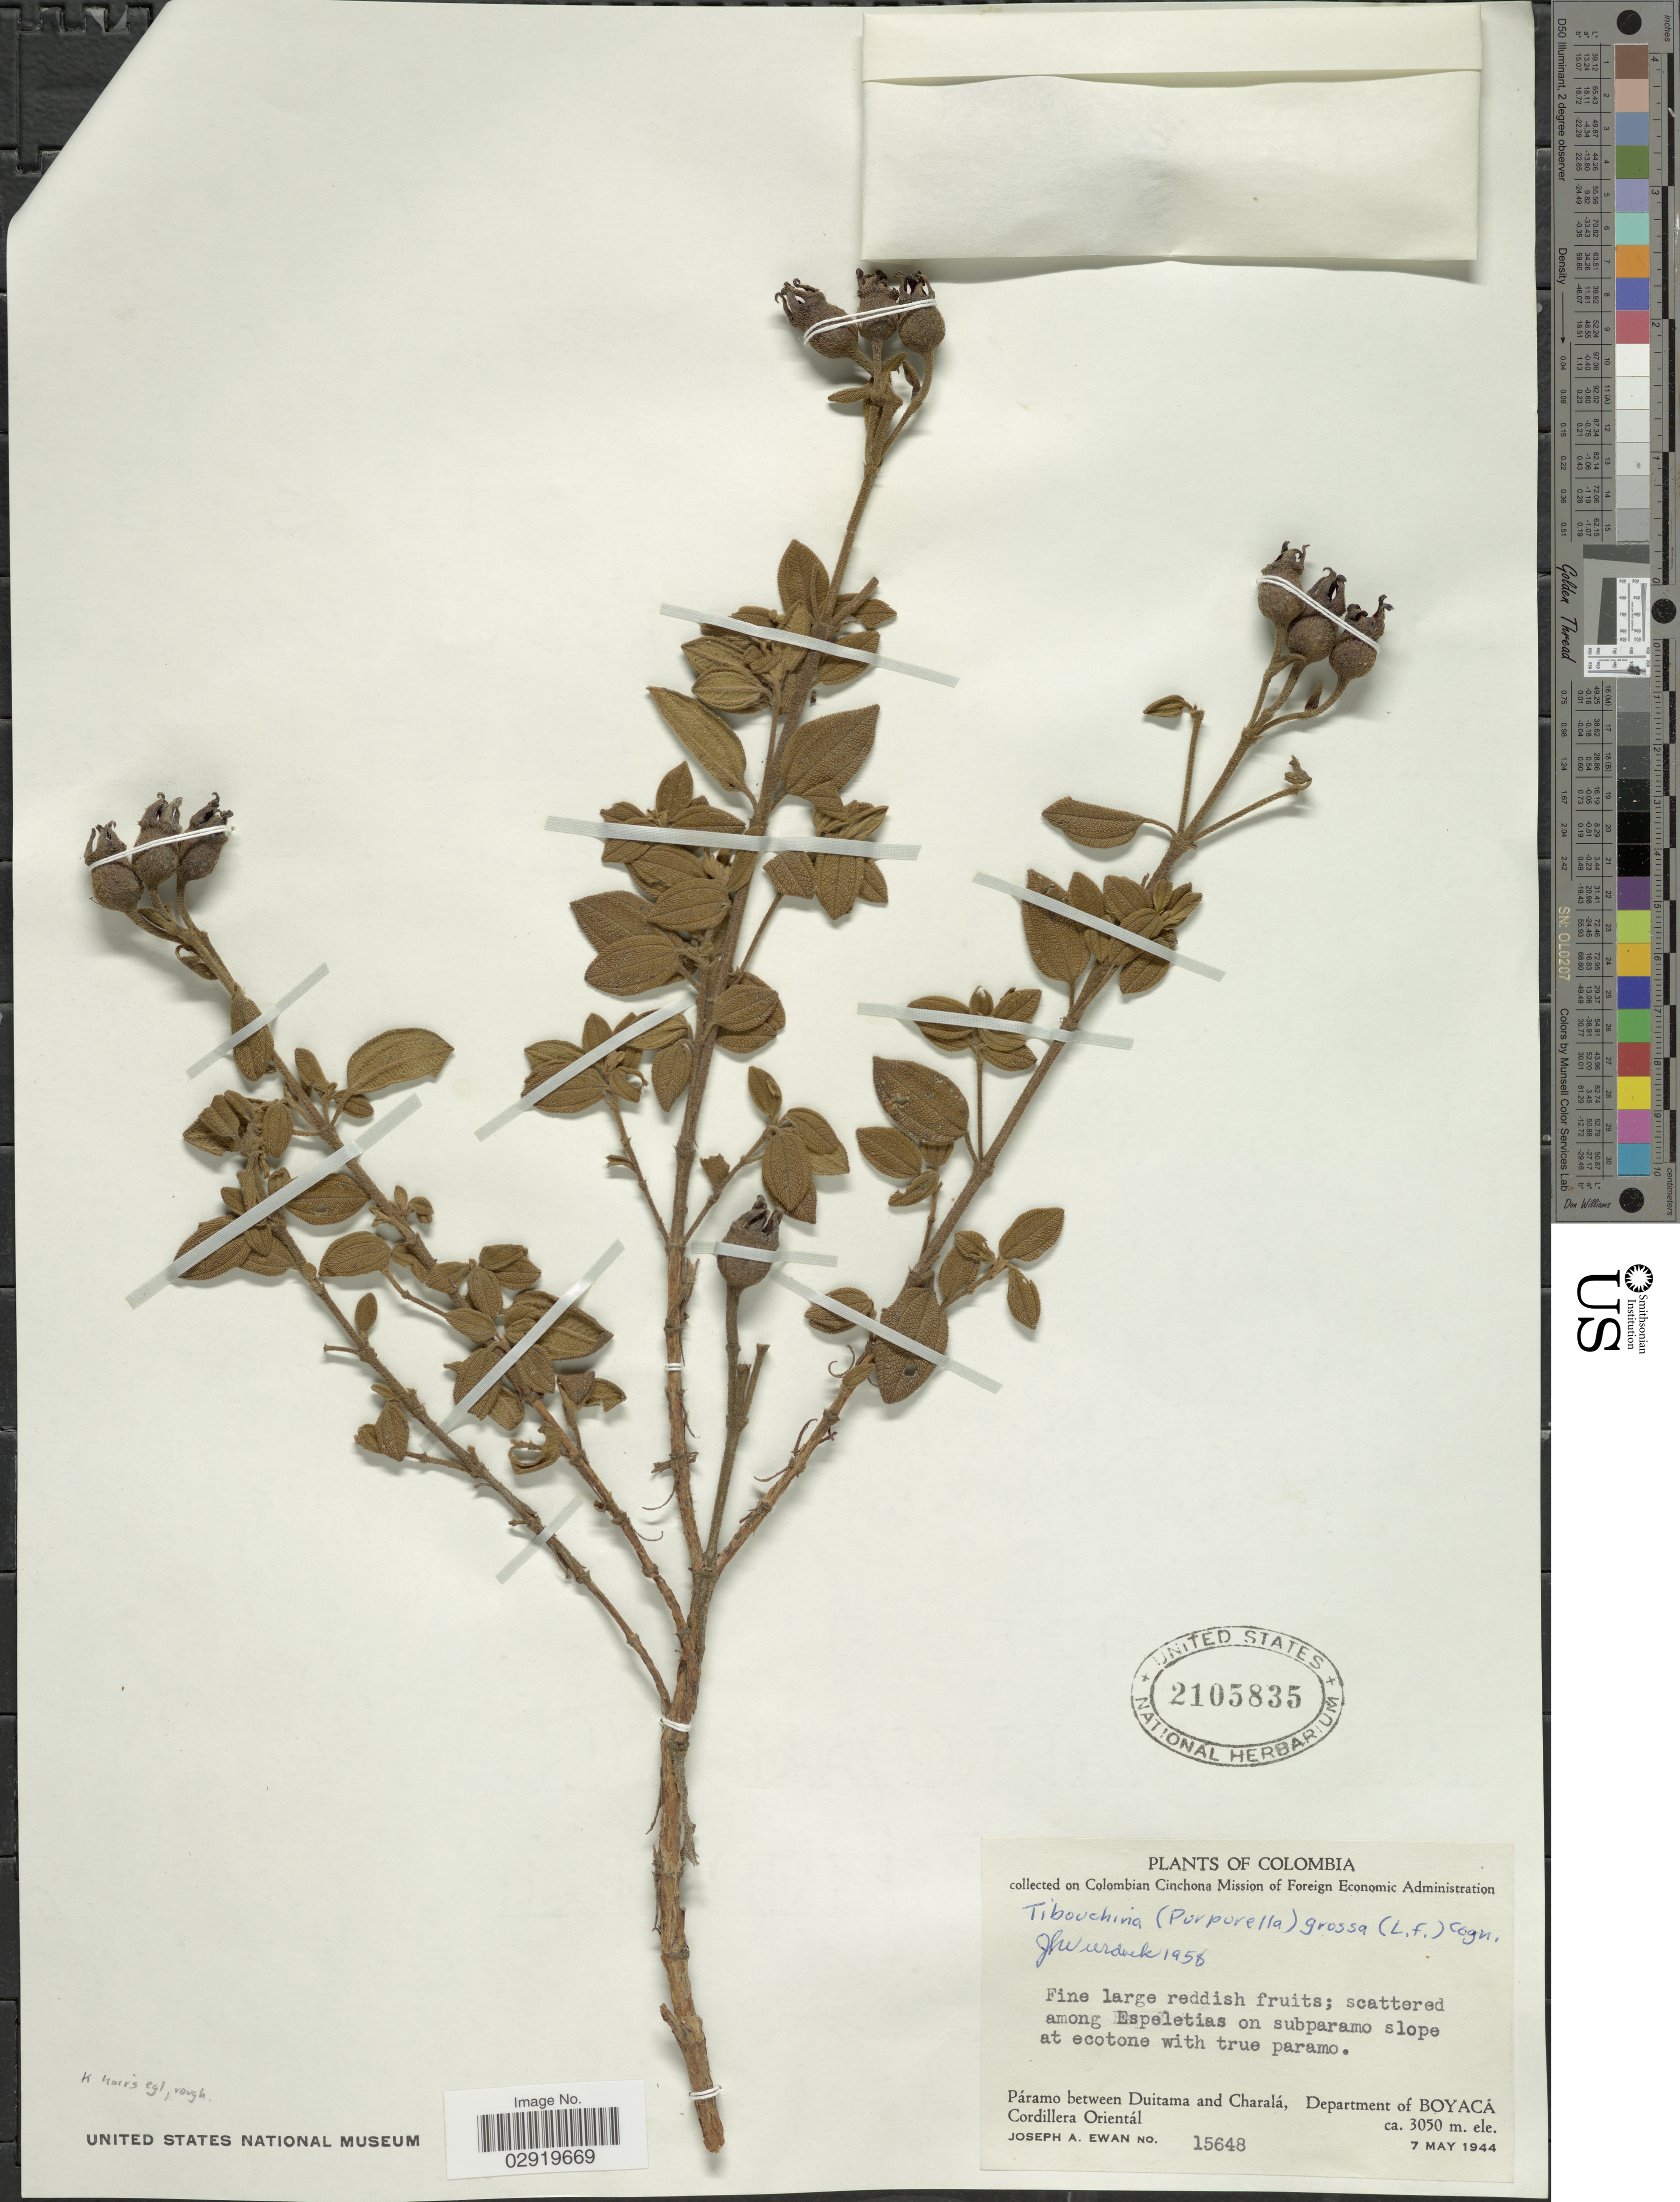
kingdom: Plantae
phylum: Tracheophyta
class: Magnoliopsida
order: Myrtales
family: Melastomataceae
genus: Chaetogastra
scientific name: Chaetogastra grossa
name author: (L. f.) P.J.F. Guim. & Michelang.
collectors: J. A. Ewan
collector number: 15648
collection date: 1944-05-07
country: Colombia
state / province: Boyacá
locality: Páramo between Duitama and Charalá, Department of Boyacá. Cordillera Orientál.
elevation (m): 3050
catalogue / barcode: US 2105835